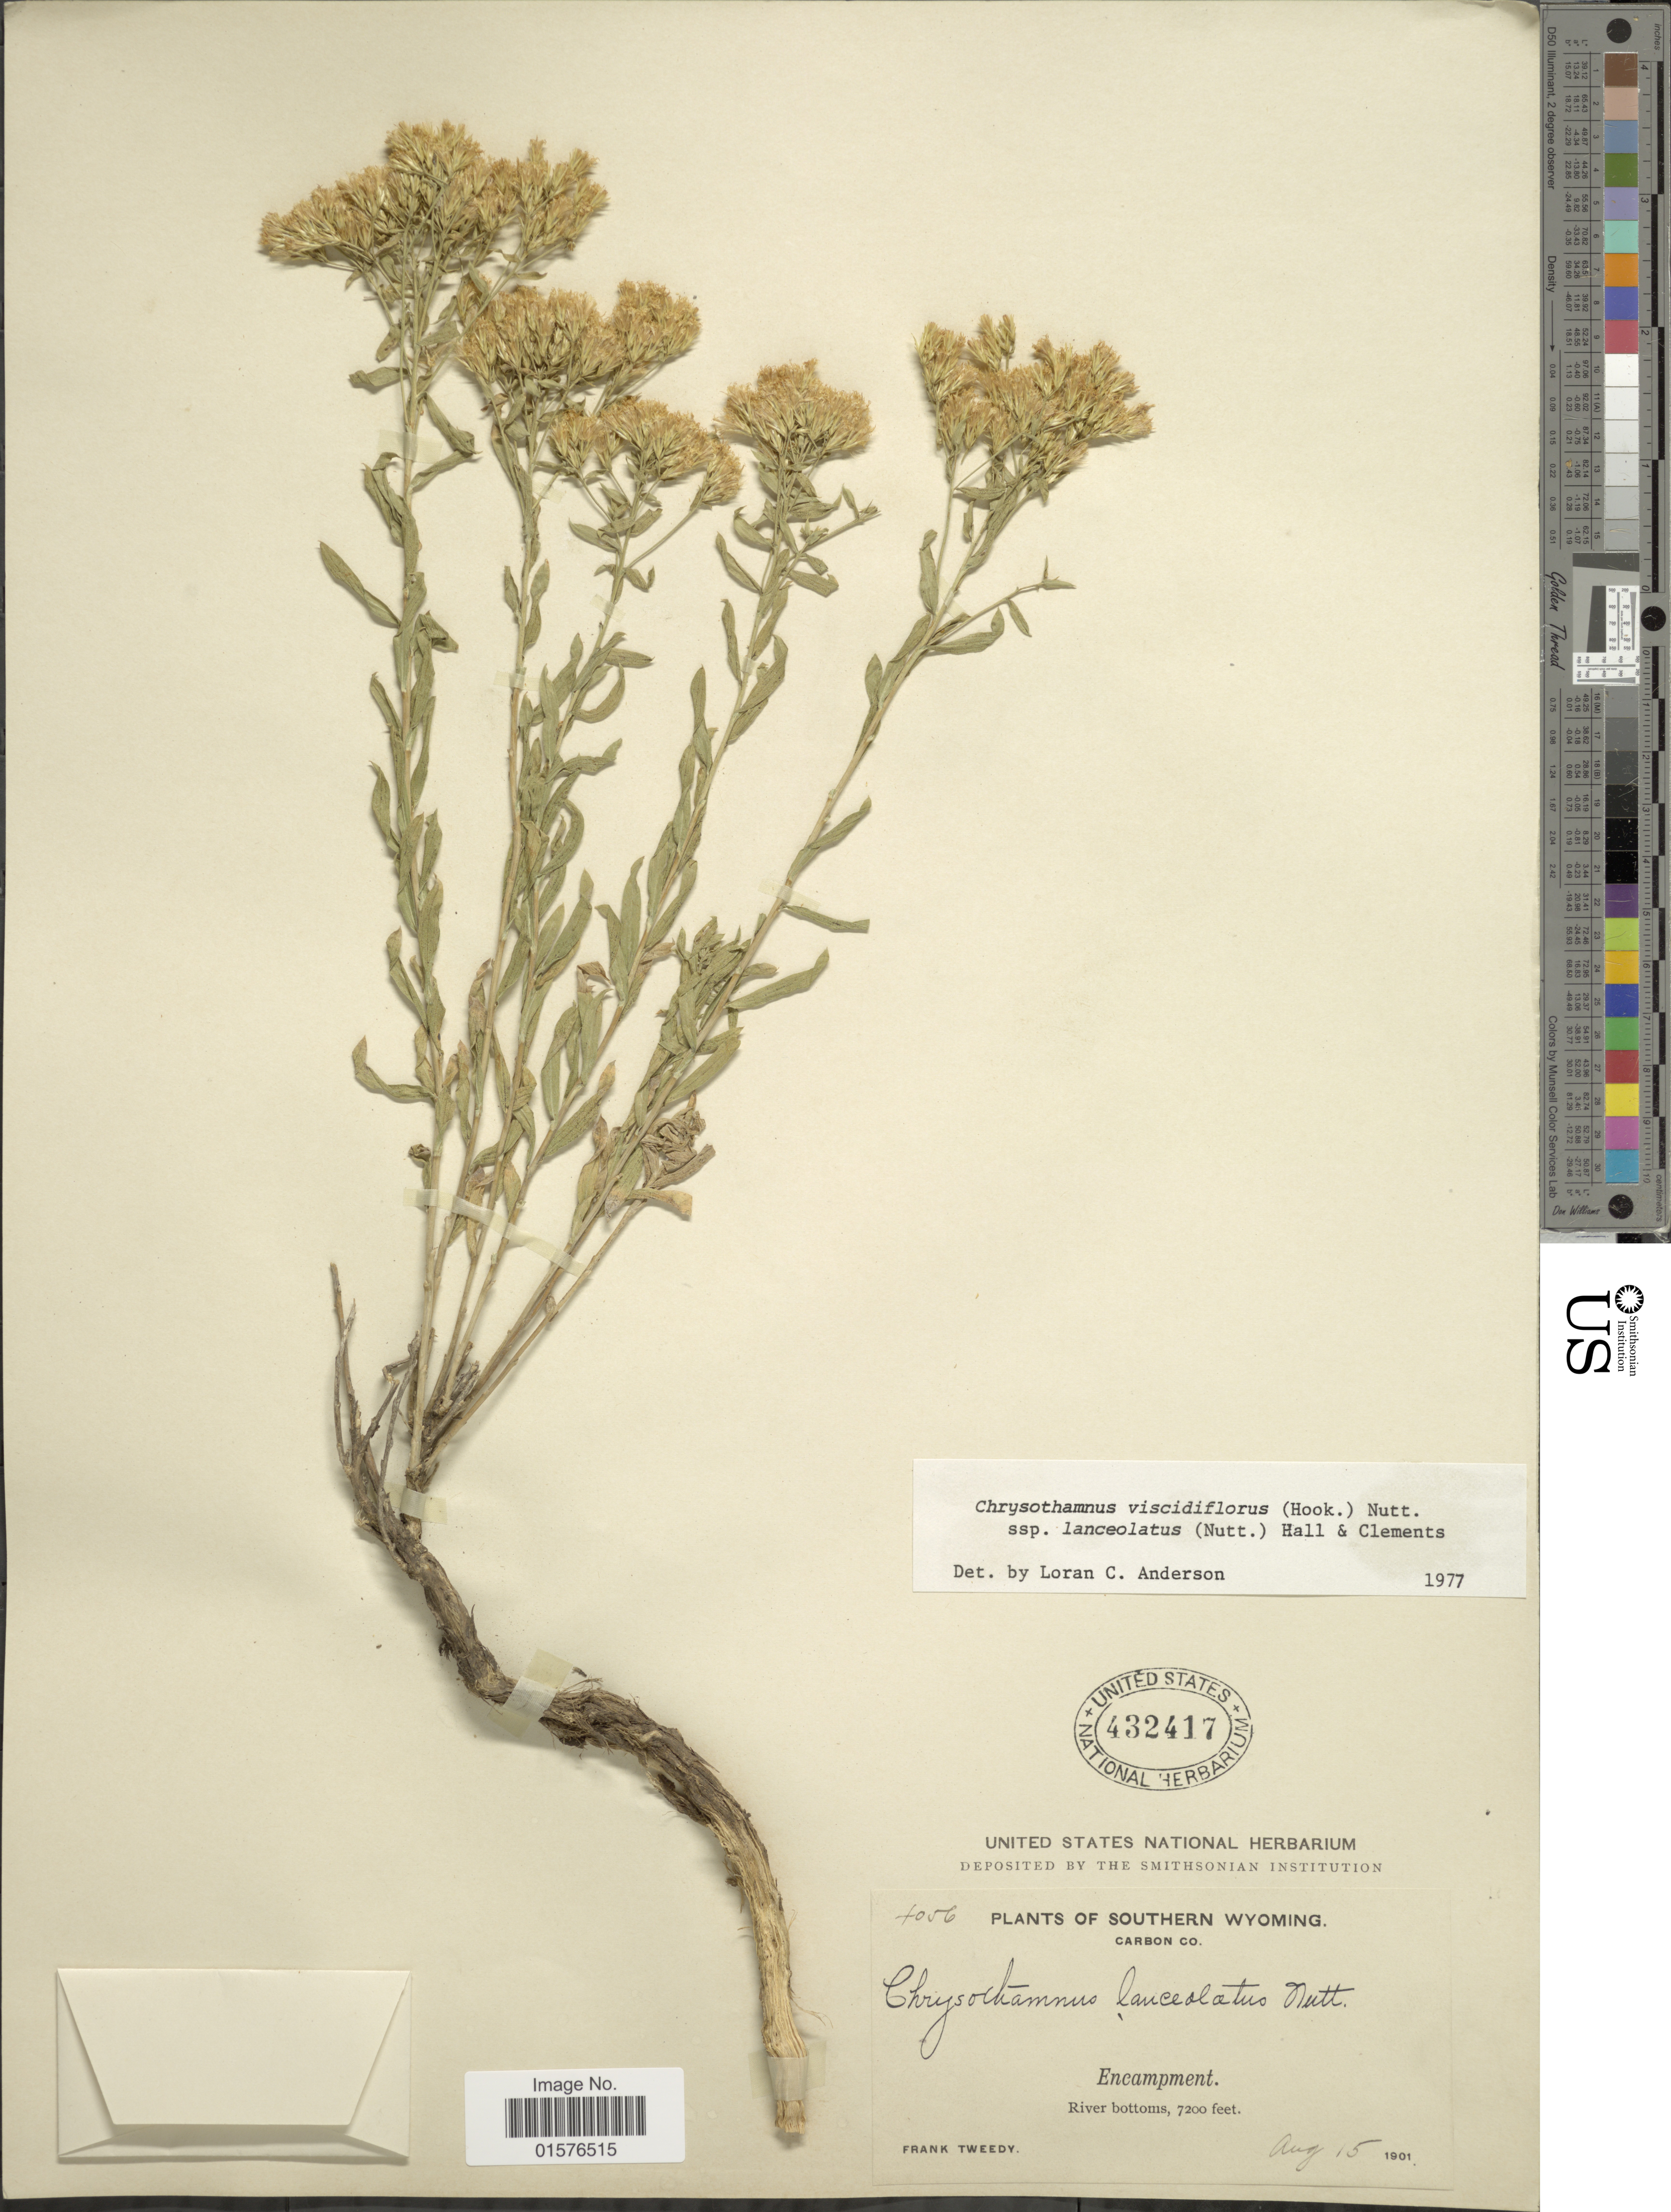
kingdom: Plantae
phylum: Tracheophyta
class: Magnoliopsida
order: Asterales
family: Asteraceae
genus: Chrysothamnus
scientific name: Chrysothamnus viscidiflorus subsp. lanceolatus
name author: (Nutt.) H.M. Hall & Clem.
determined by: Urbatsch, Lowell E., Curator (LSU), Louisiana State University (UNITED STATES)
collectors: F. Tweedy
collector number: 4056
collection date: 1901-08-15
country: United States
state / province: Wyoming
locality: Southern Wyoming, Carbon Co. Encampment, River bottoms.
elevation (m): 2195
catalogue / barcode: US 432417